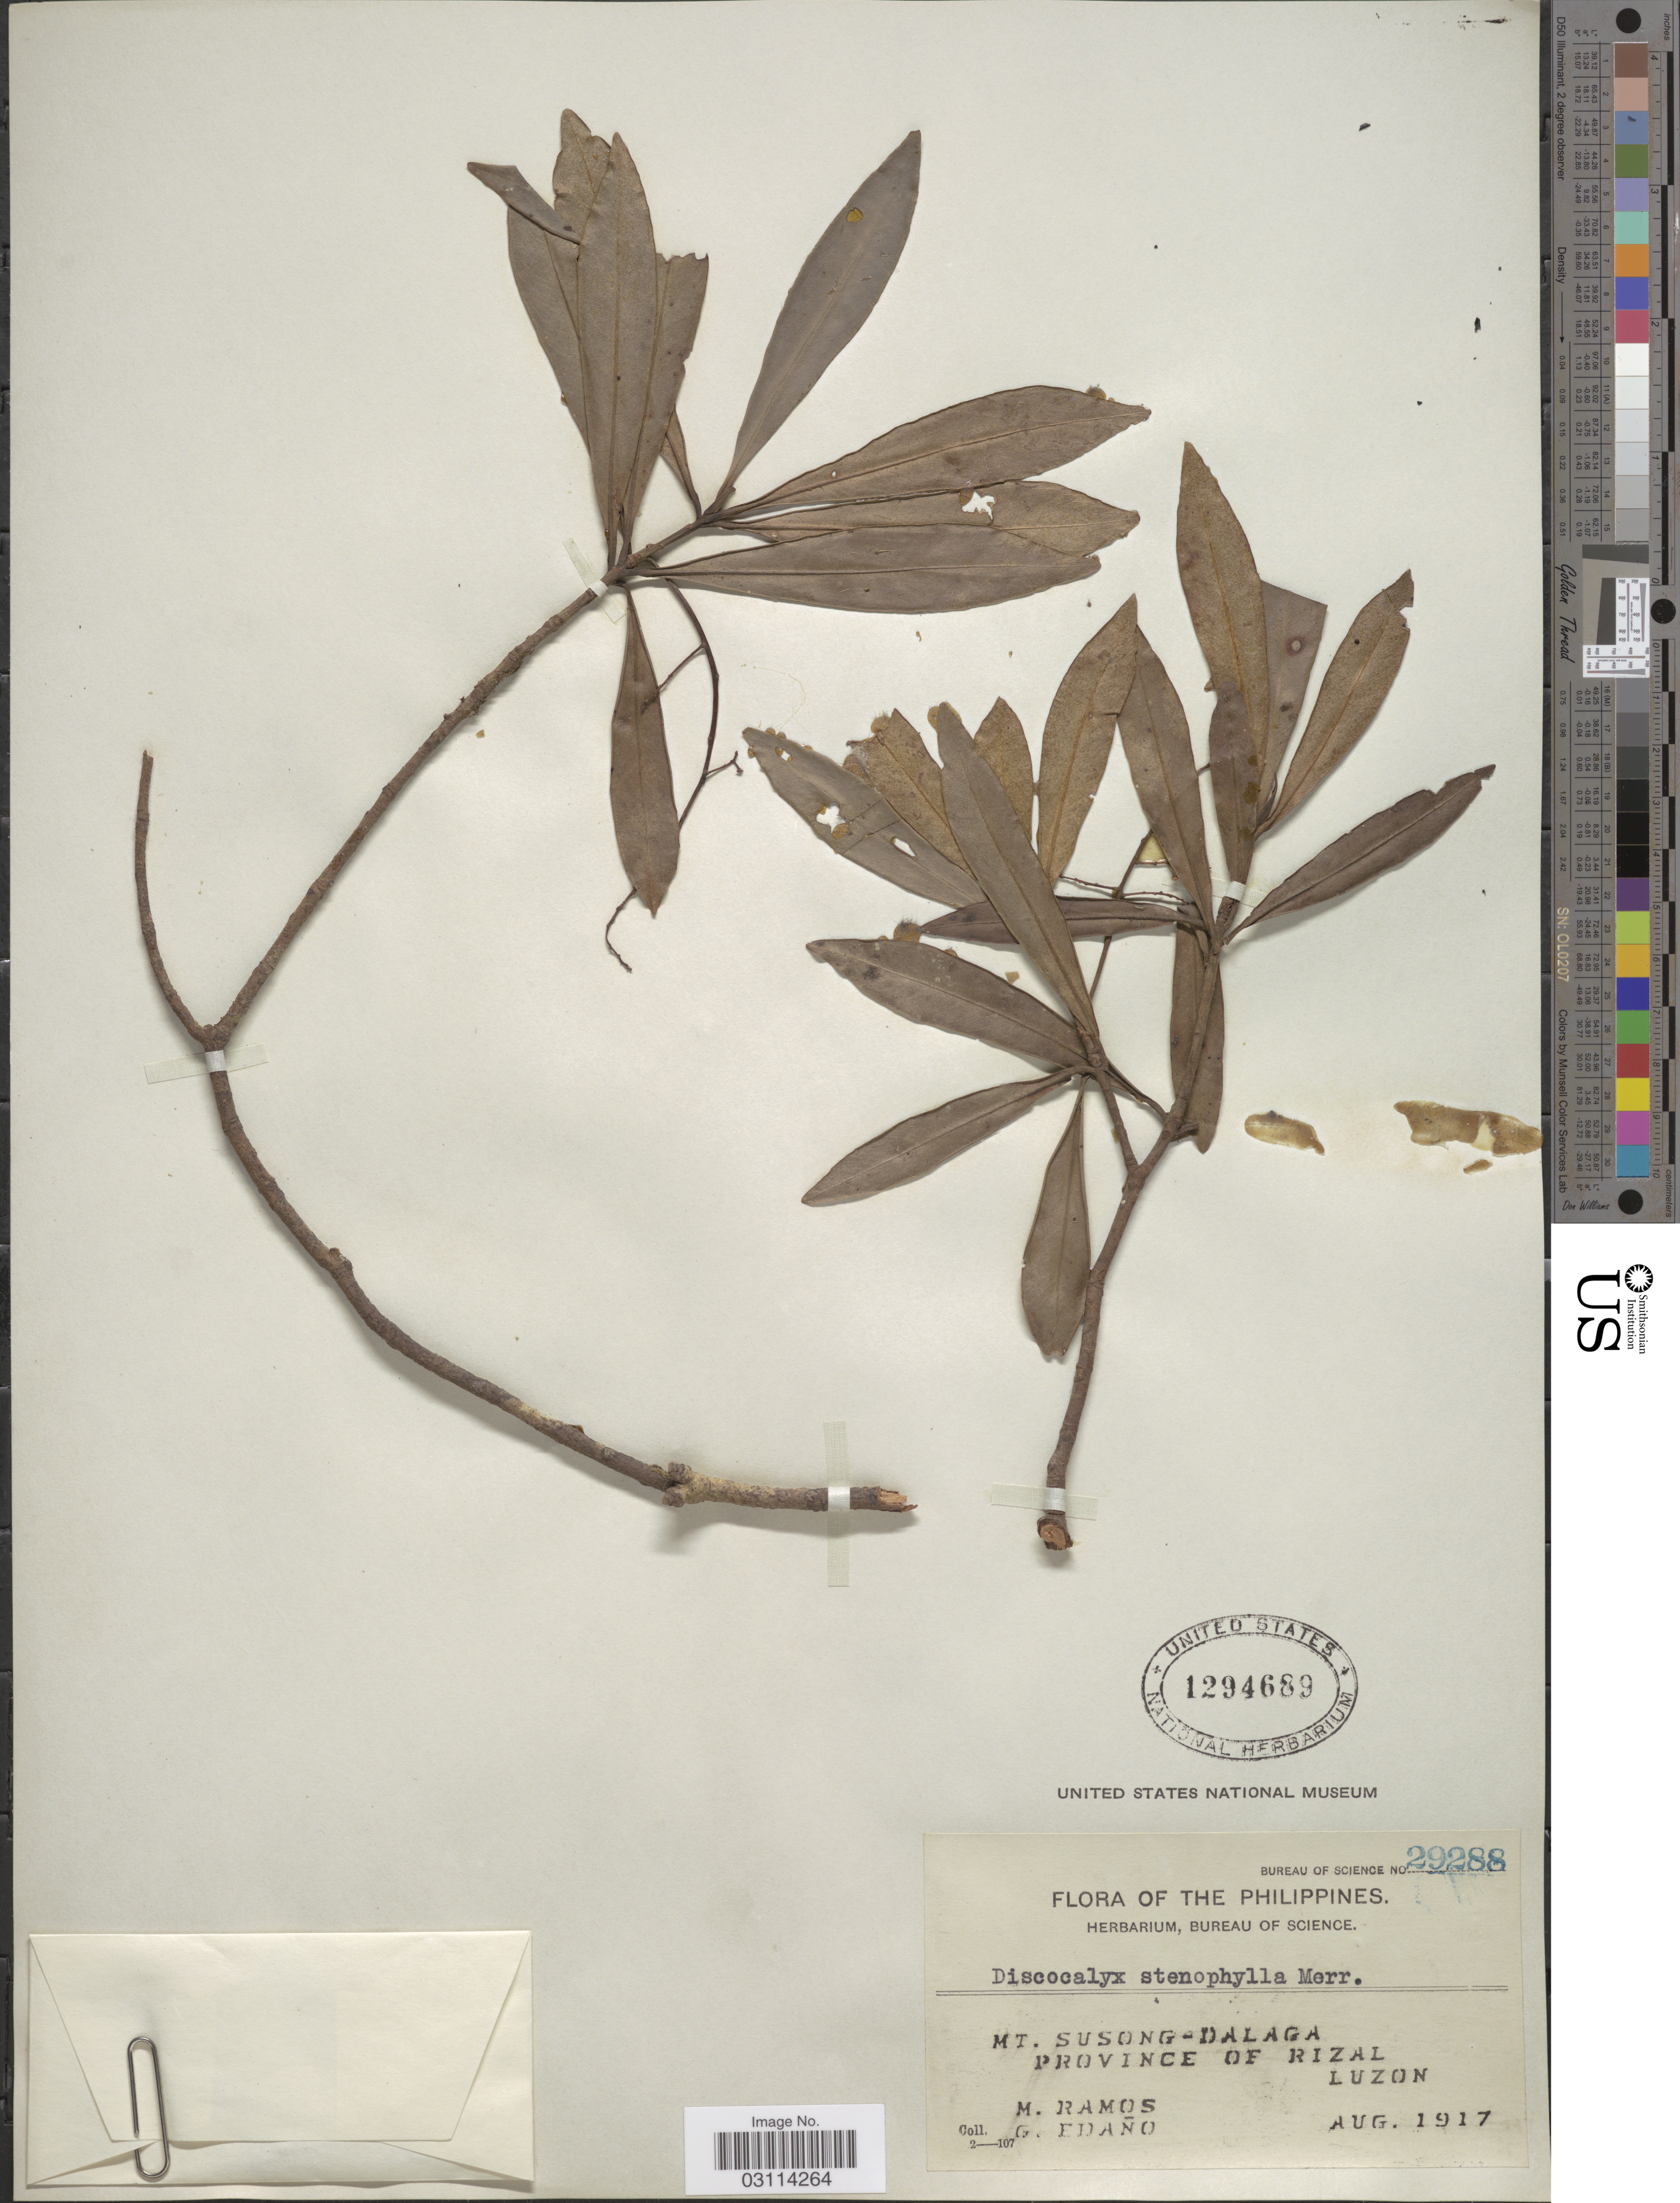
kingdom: Plantae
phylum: Tracheophyta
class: Magnoliopsida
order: Ericales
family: Primulaceae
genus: Discocalyx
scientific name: Discocalyx stenophylla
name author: Merr.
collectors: M. Ramos & G. Edaño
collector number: Bureau of Science 29288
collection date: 1917-08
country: Philippines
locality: Mt. Susong-Dalaga, Province of Rizal, Luzon.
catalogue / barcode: US 1294689